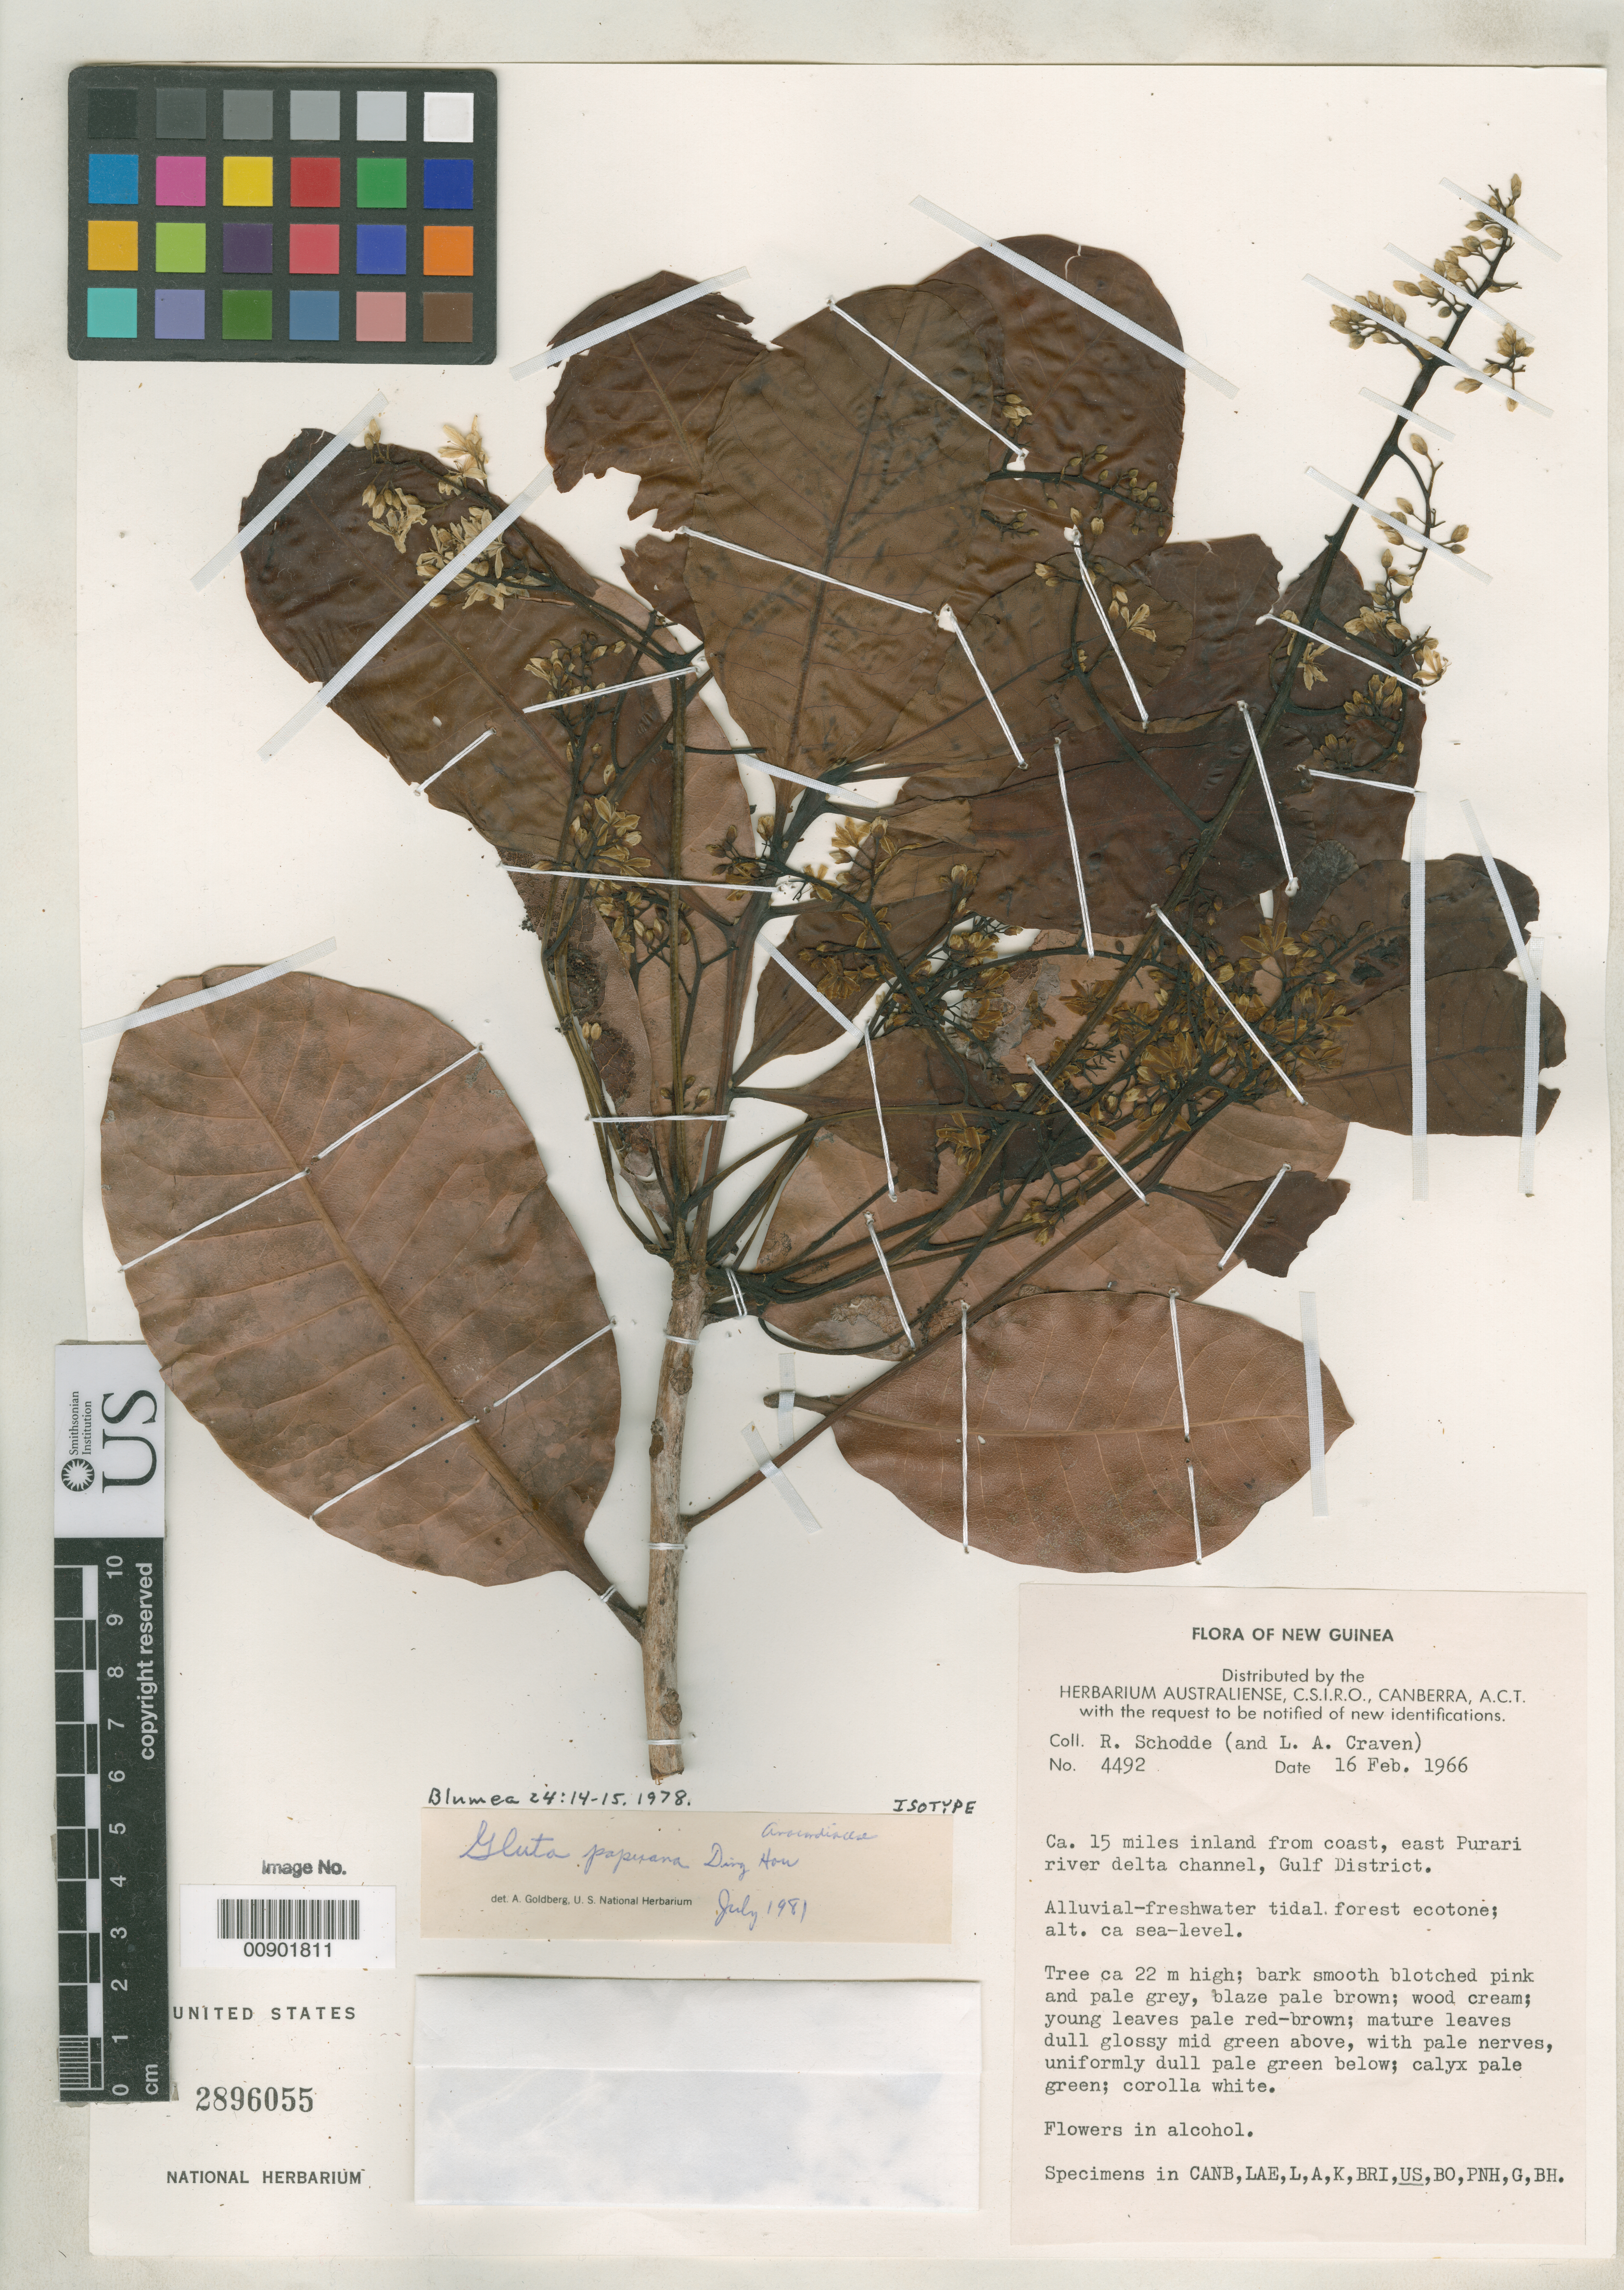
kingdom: Plantae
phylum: Tracheophyta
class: Magnoliopsida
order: Sapindales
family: Anacardiaceae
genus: Gluta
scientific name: Gluta papuana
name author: Ding Hou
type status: Isotype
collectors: R. Schodde & L. A. Craven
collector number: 4492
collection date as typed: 16 Feb 1966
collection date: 1966-02-16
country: Papua New Guinea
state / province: Gulf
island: New Guinea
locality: Ca. 15 miles inland from coast, east Purari river delta channel, Gulf District.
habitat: Alluvial-freshwater tidal forest ecotone.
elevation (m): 0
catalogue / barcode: US 2896055